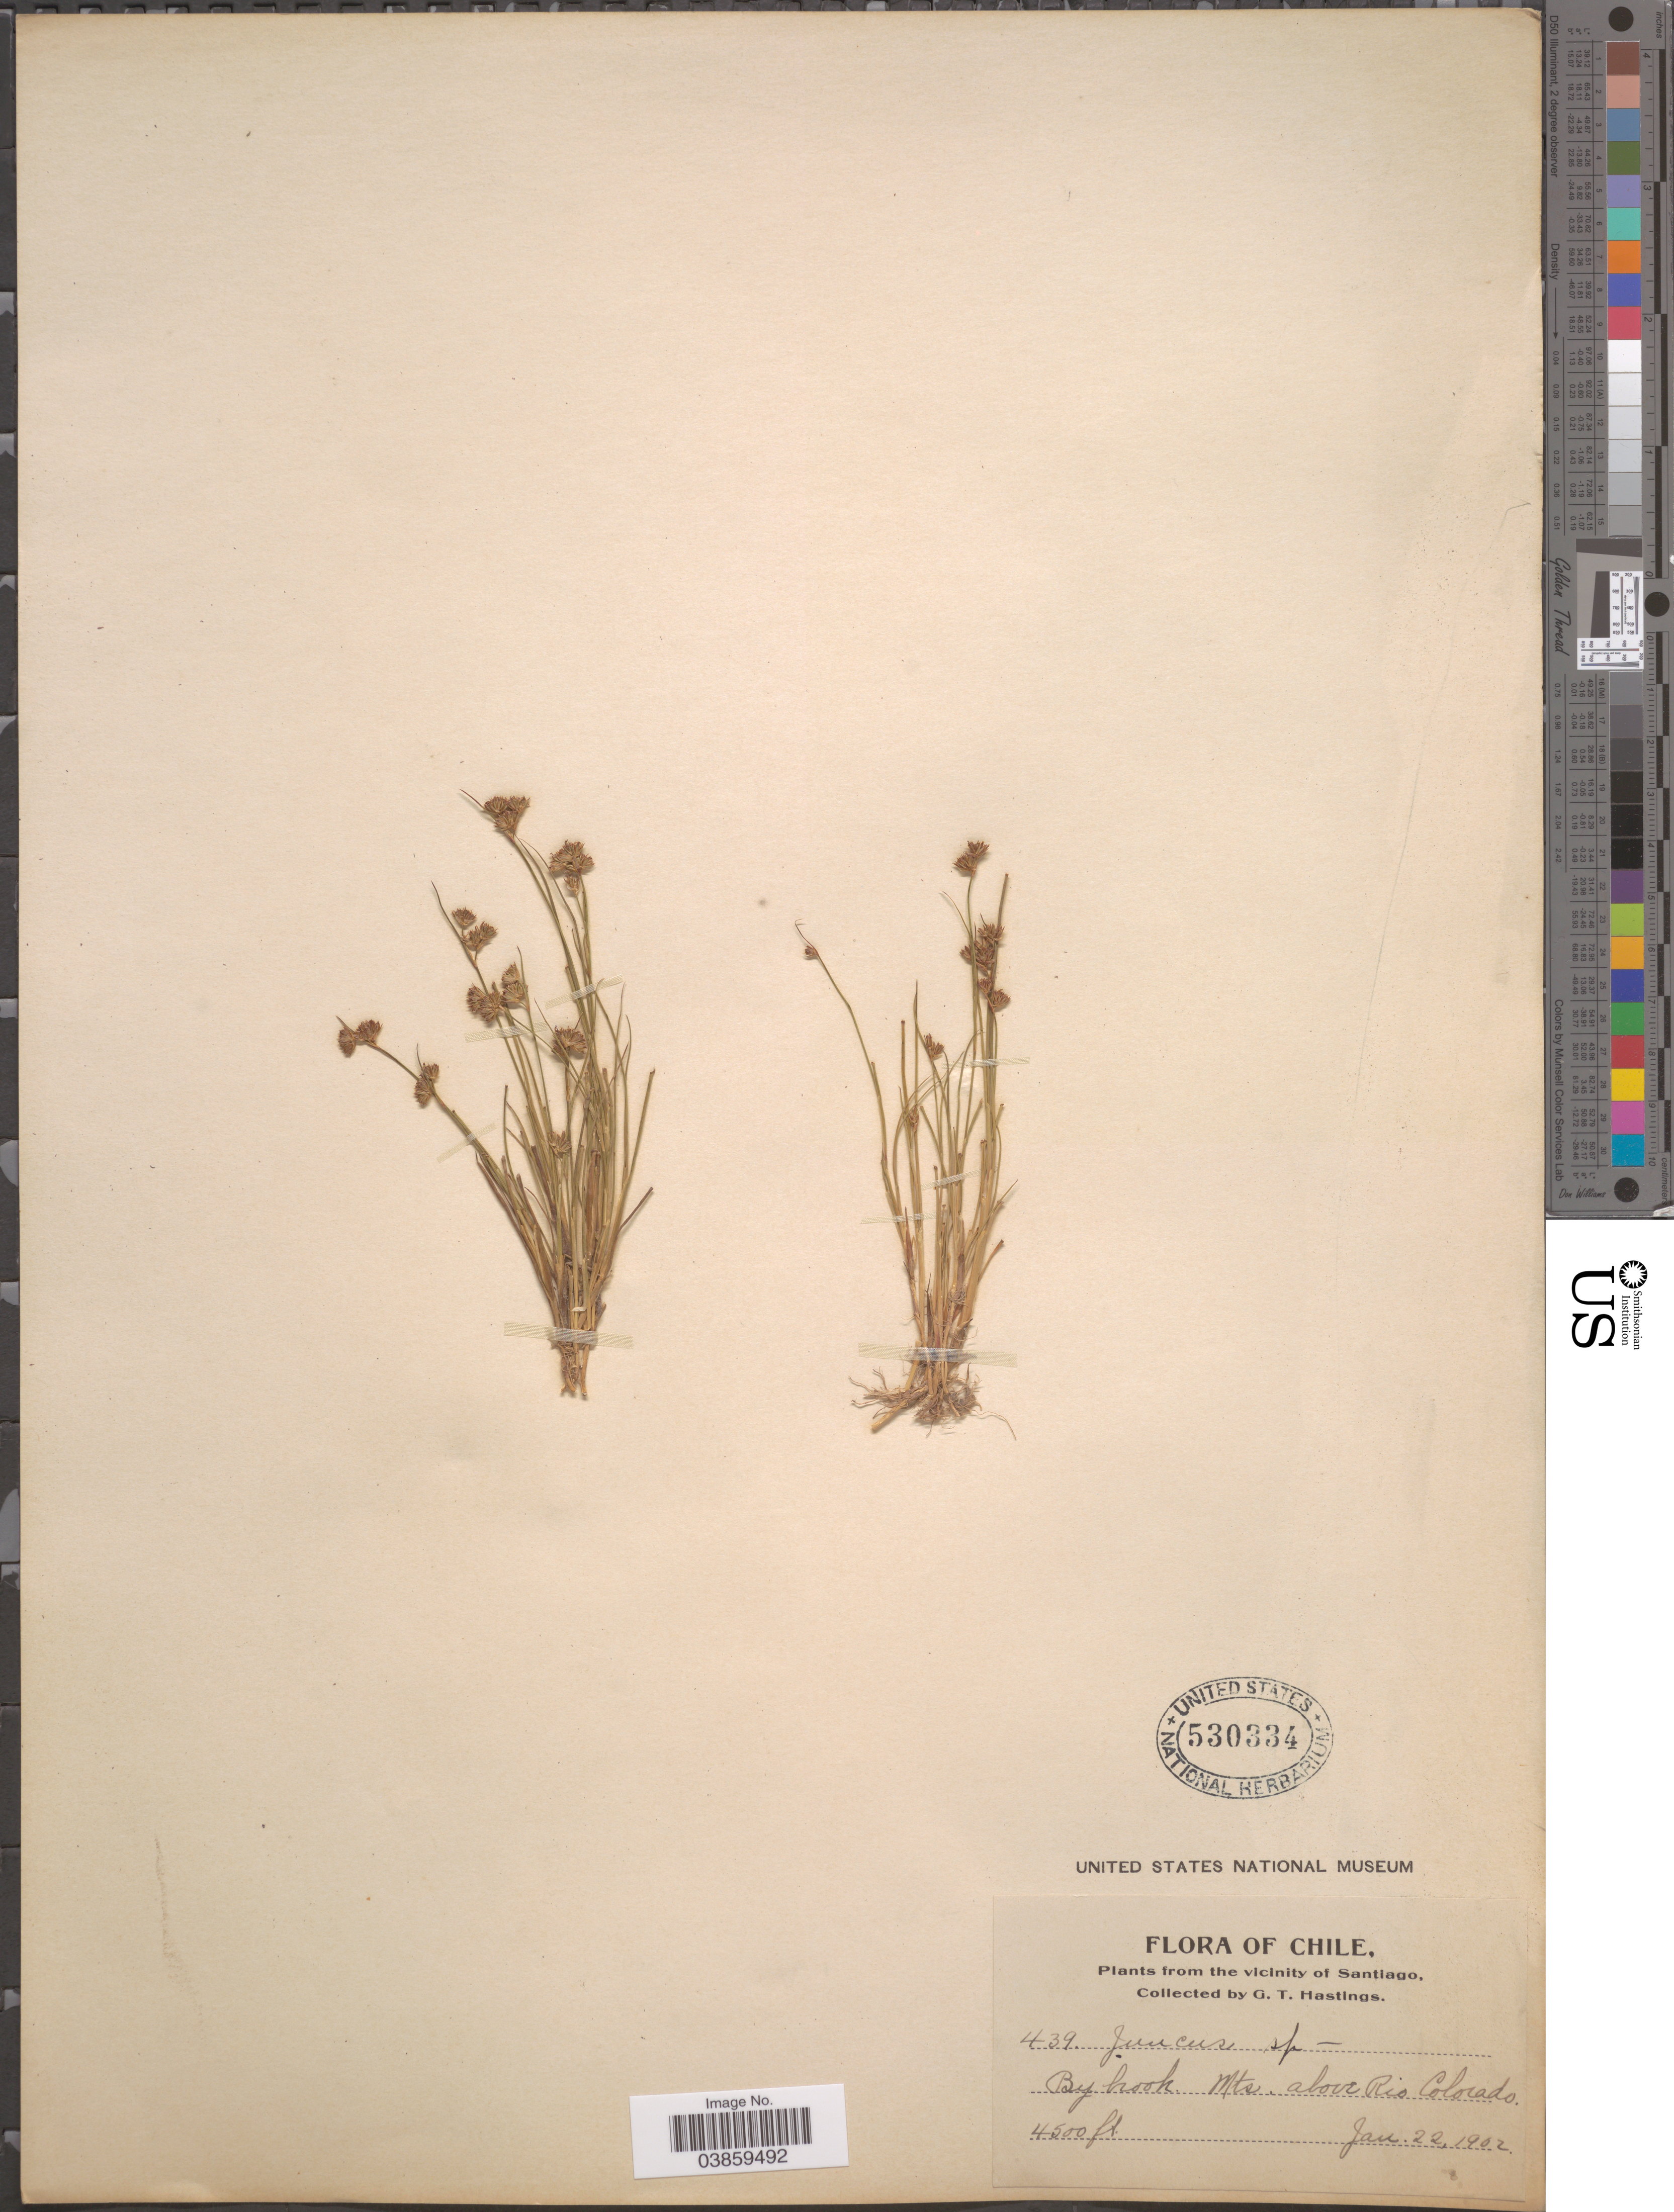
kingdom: Plantae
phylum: Tracheophyta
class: Liliopsida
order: Poales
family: Juncaceae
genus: Juncus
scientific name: Juncus imbricatus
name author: Laharpe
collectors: G. Hastings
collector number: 439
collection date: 1902-01-22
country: Chile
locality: The vicinity of Santiago. By brook, Mts. above Rio Colorado.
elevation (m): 1372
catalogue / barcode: US 530334